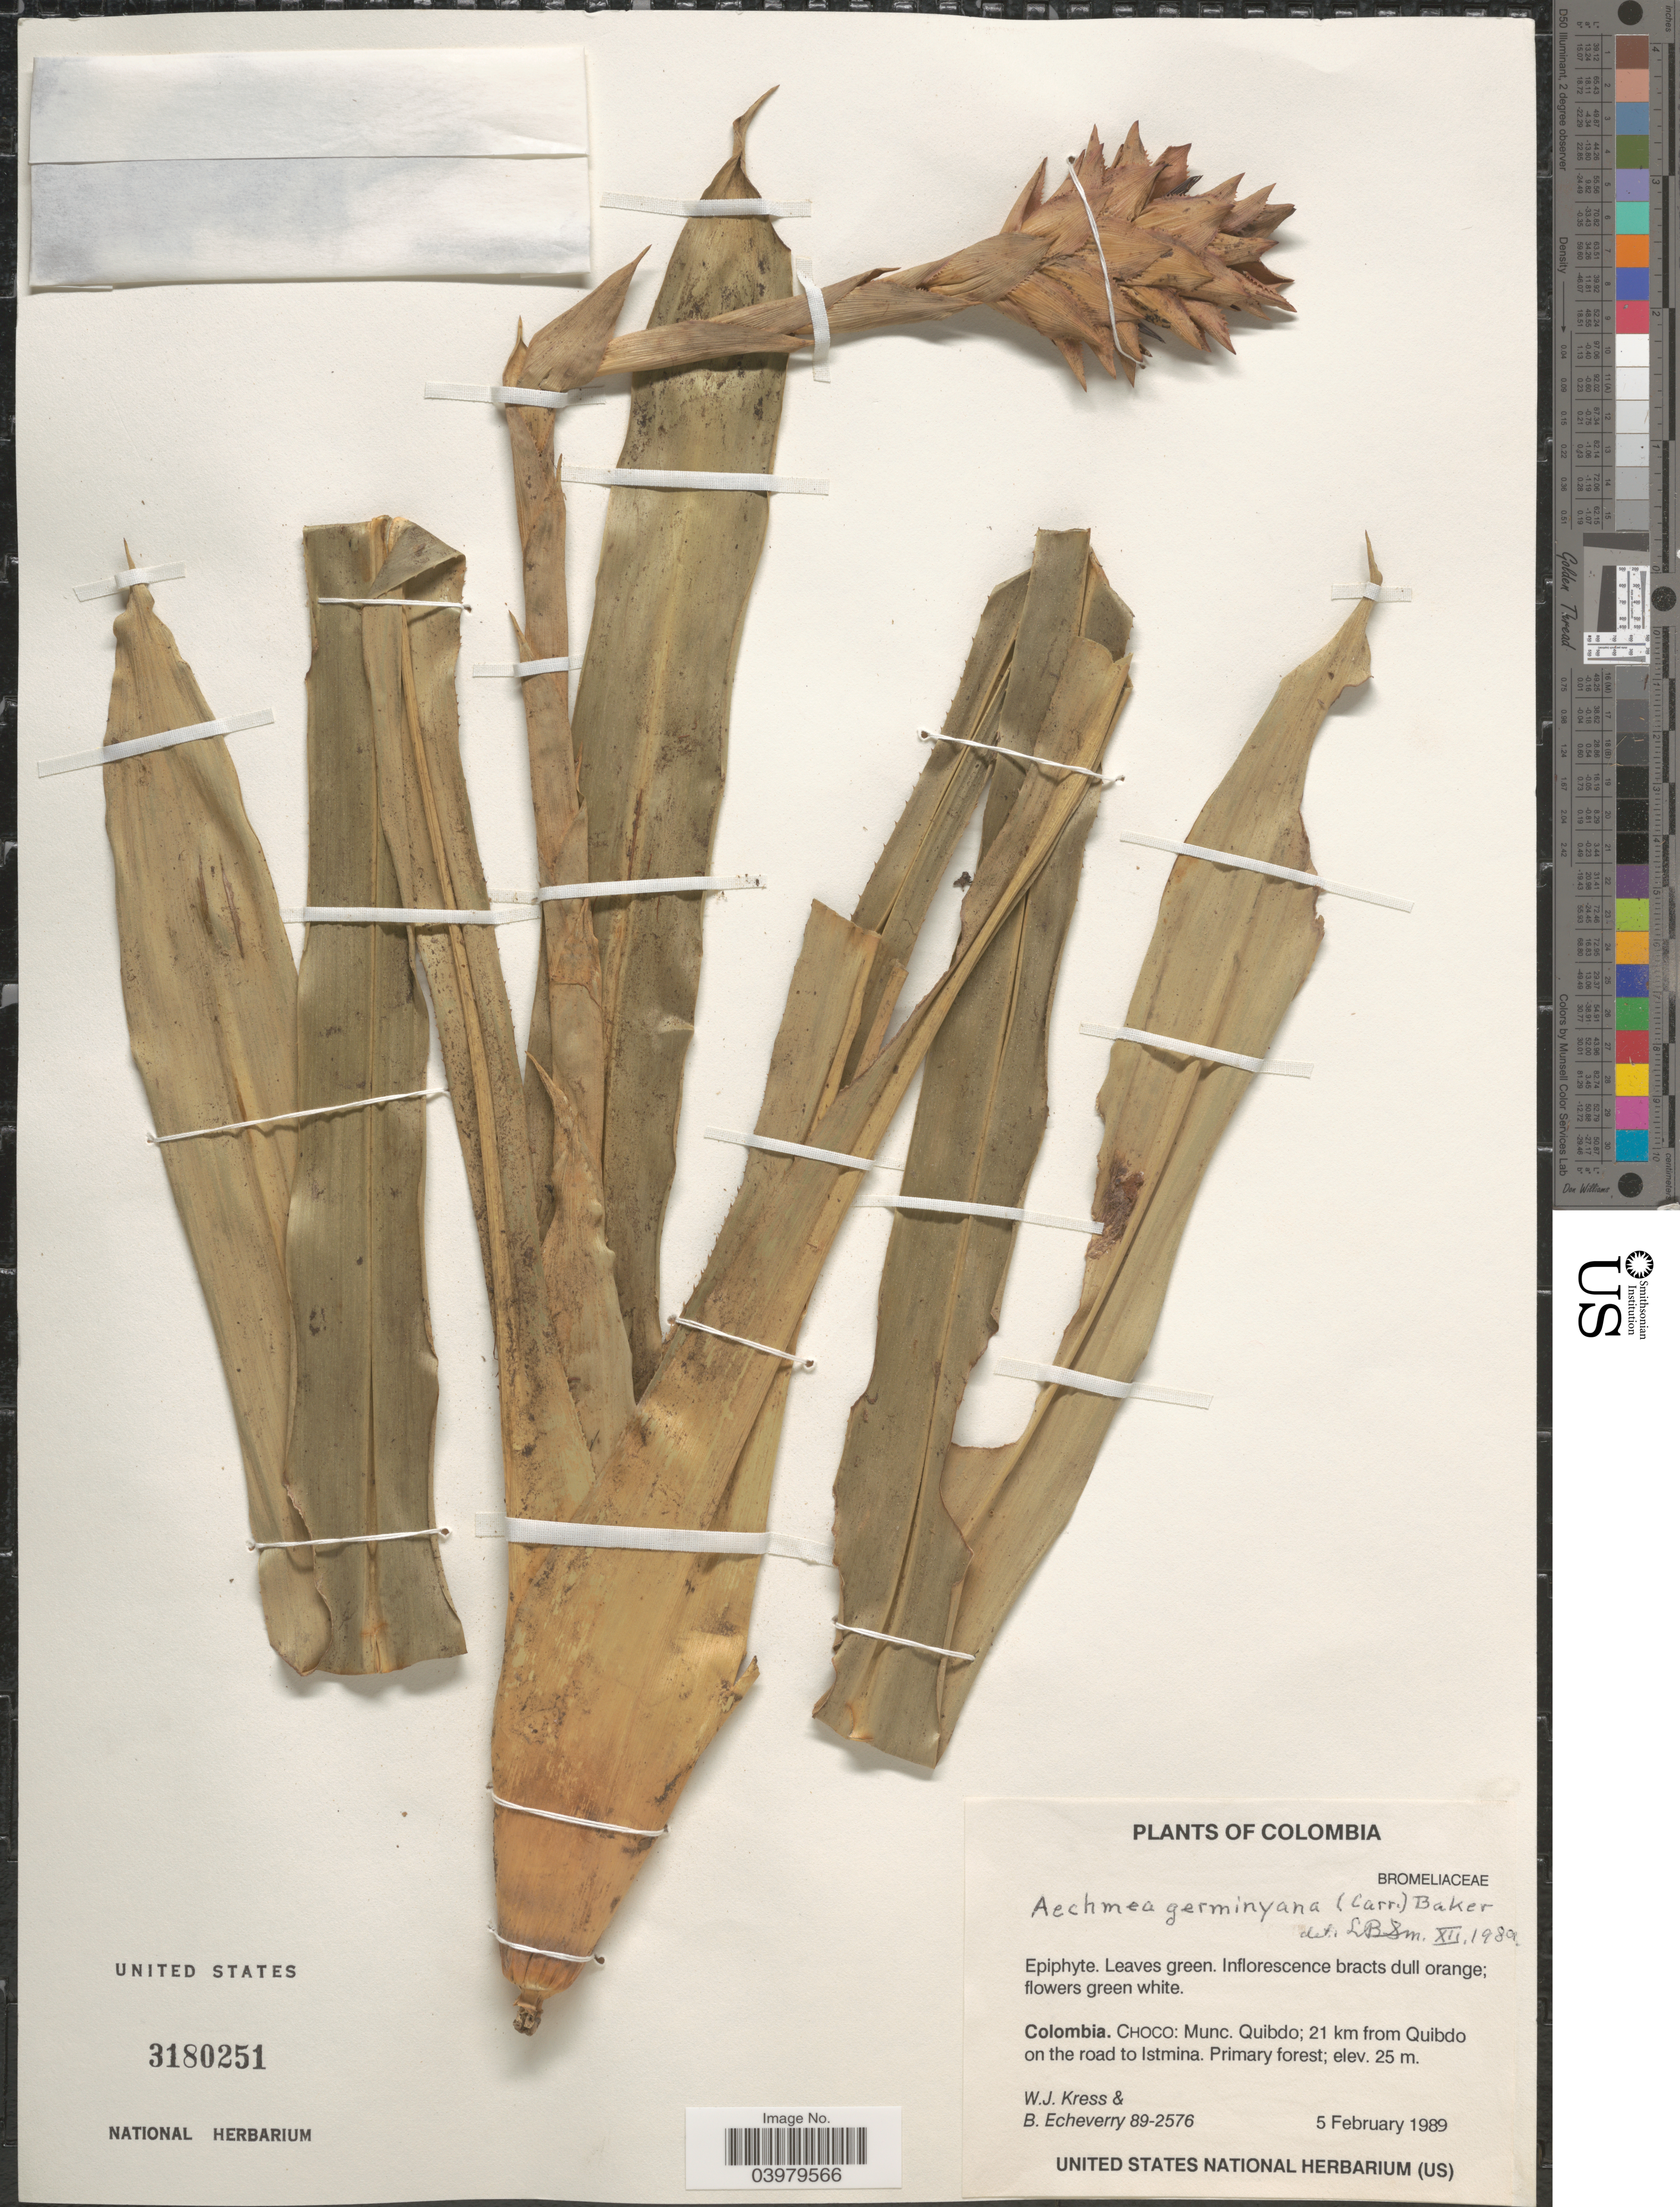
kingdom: Plantae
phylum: Tracheophyta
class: Liliopsida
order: Poales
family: Bromeliaceae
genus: Aechmea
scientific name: Aechmea germinyana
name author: (Carrière) Baker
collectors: W. J. Kress & B. Echeverry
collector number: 89-2576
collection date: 1989-02-05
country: Colombia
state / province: Chocó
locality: Munc. Quibdo; 21 km from Quibdo on the road to Istmina. Primary forest.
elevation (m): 25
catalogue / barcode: US 3180251